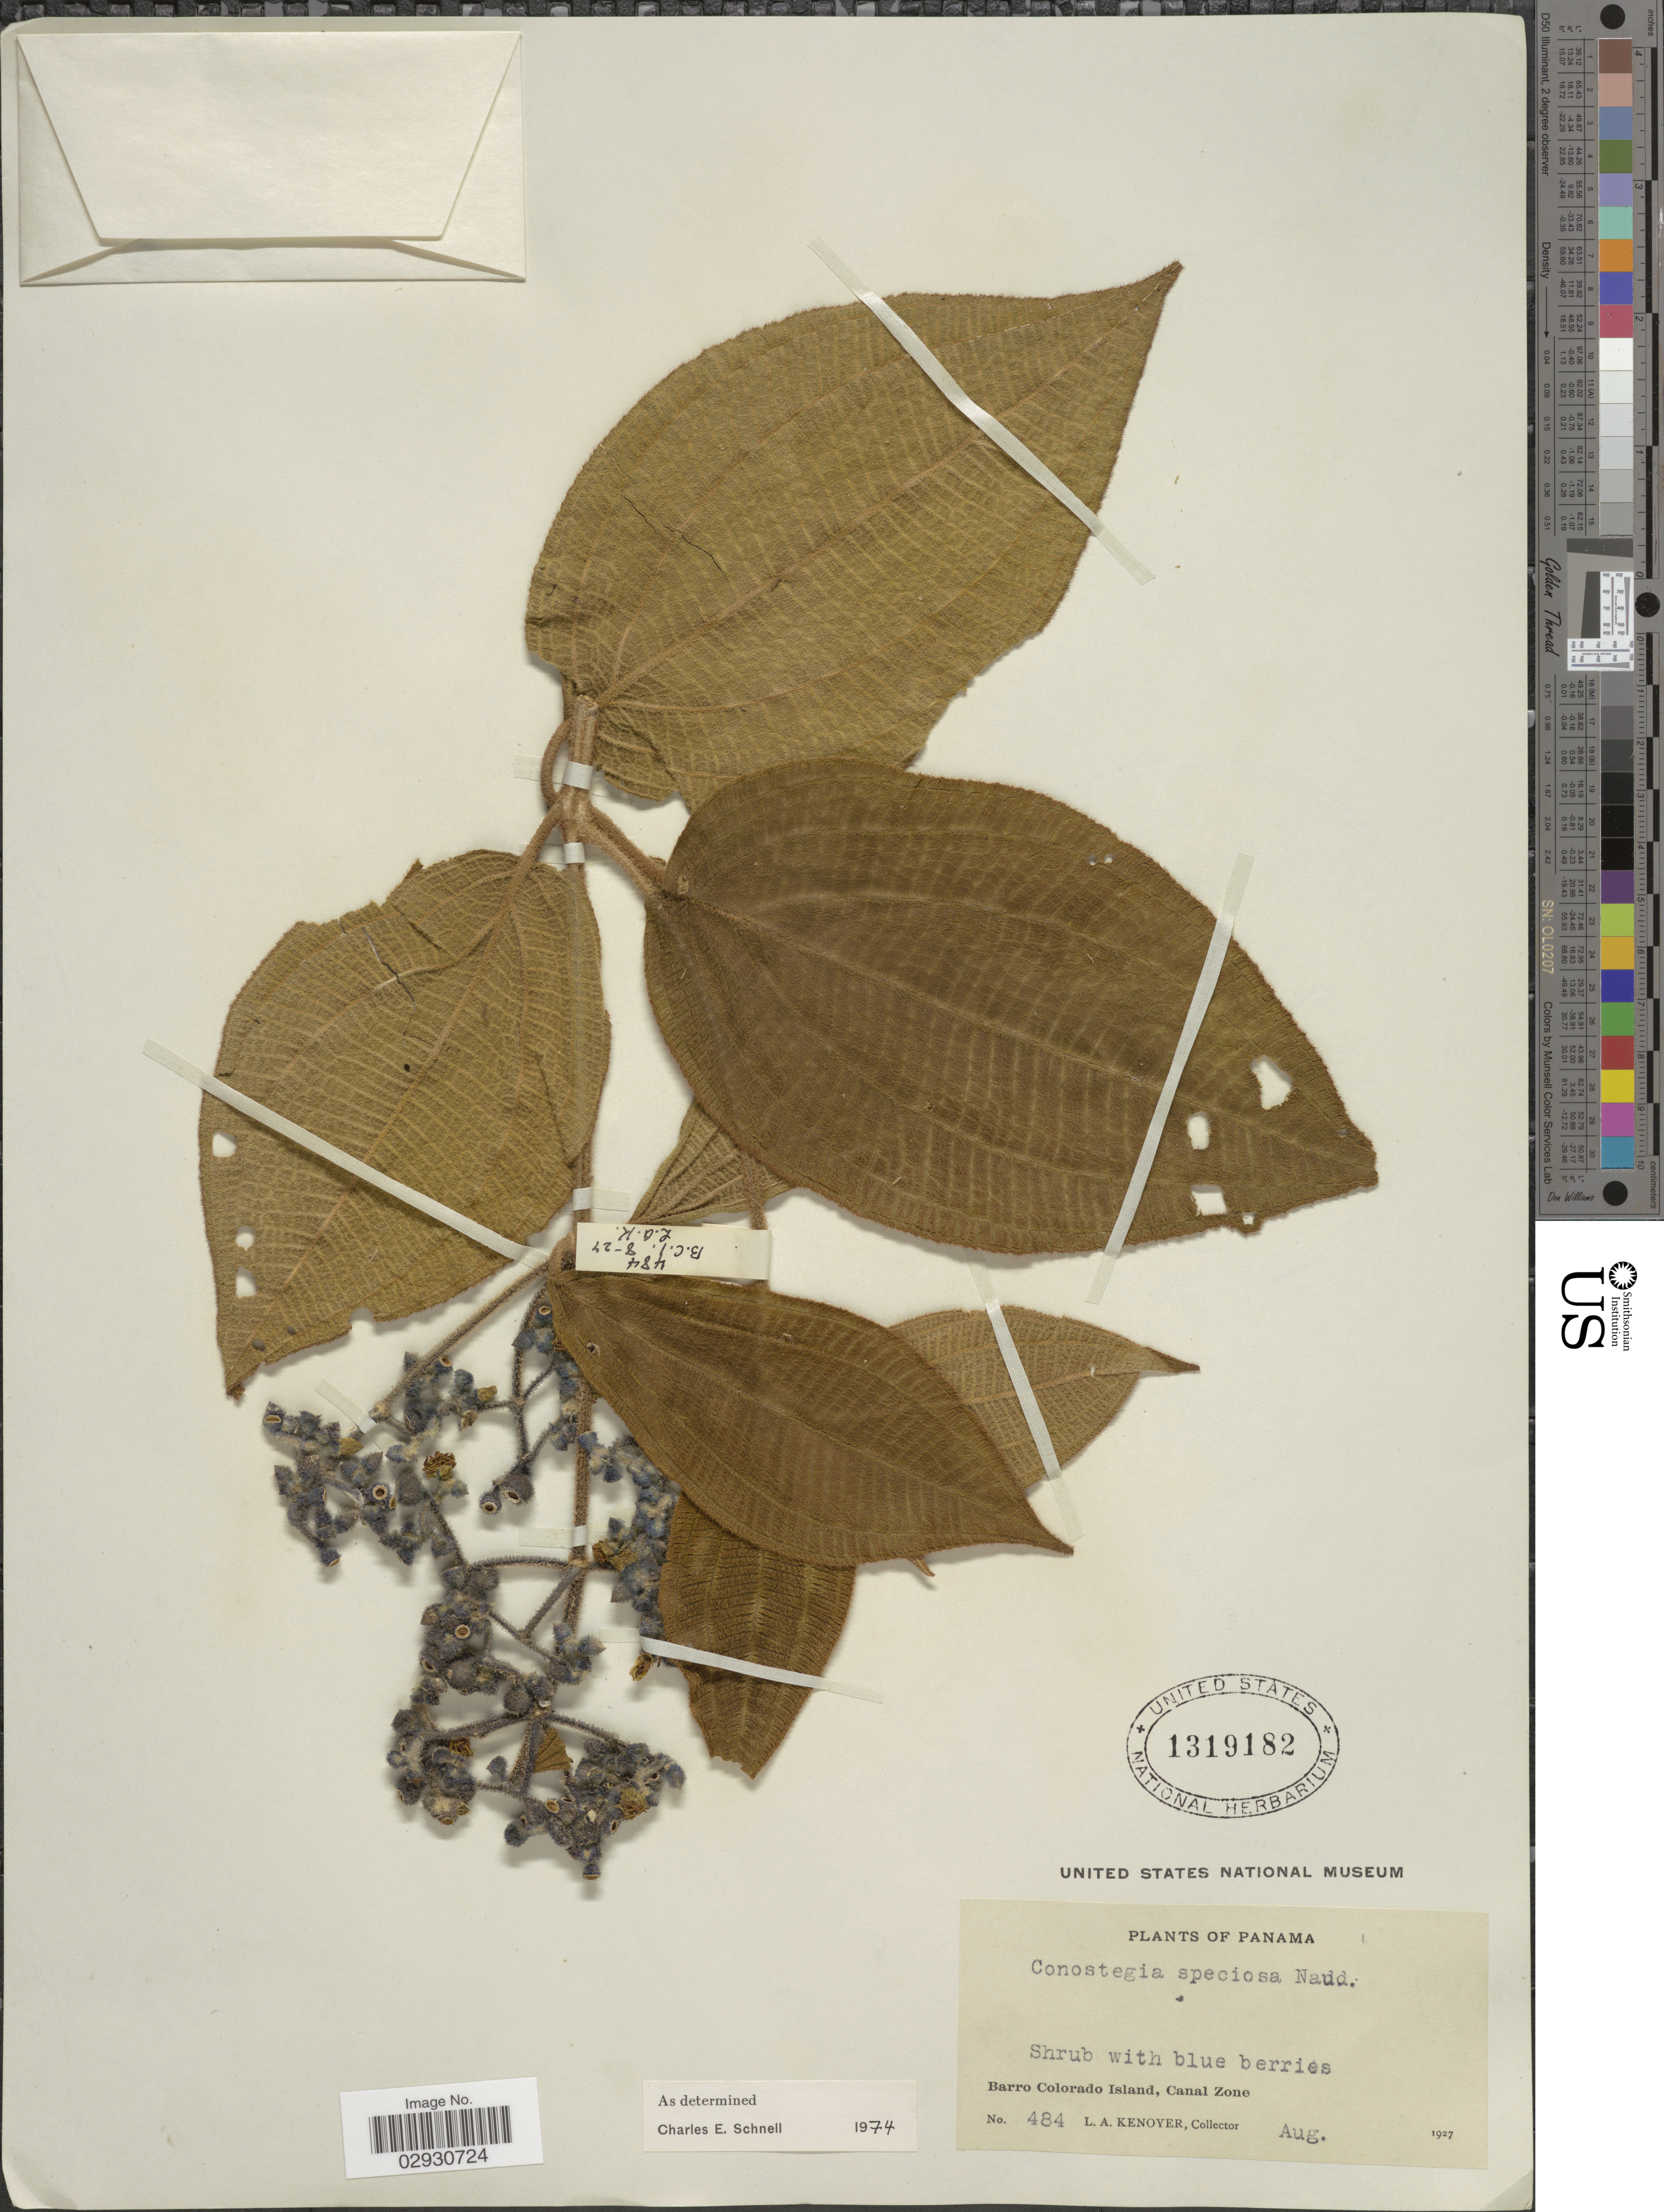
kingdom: Plantae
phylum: Tracheophyta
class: Magnoliopsida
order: Myrtales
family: Melastomataceae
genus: Conostegia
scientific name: Conostegia speciosa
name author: Naudin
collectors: L. A. Kenoyer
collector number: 484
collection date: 1927-08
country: Panama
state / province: Panamá Oeste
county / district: Canal Zone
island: Barro Colorado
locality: Barro Colorado Island, Canal Zone.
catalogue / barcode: US 1319182